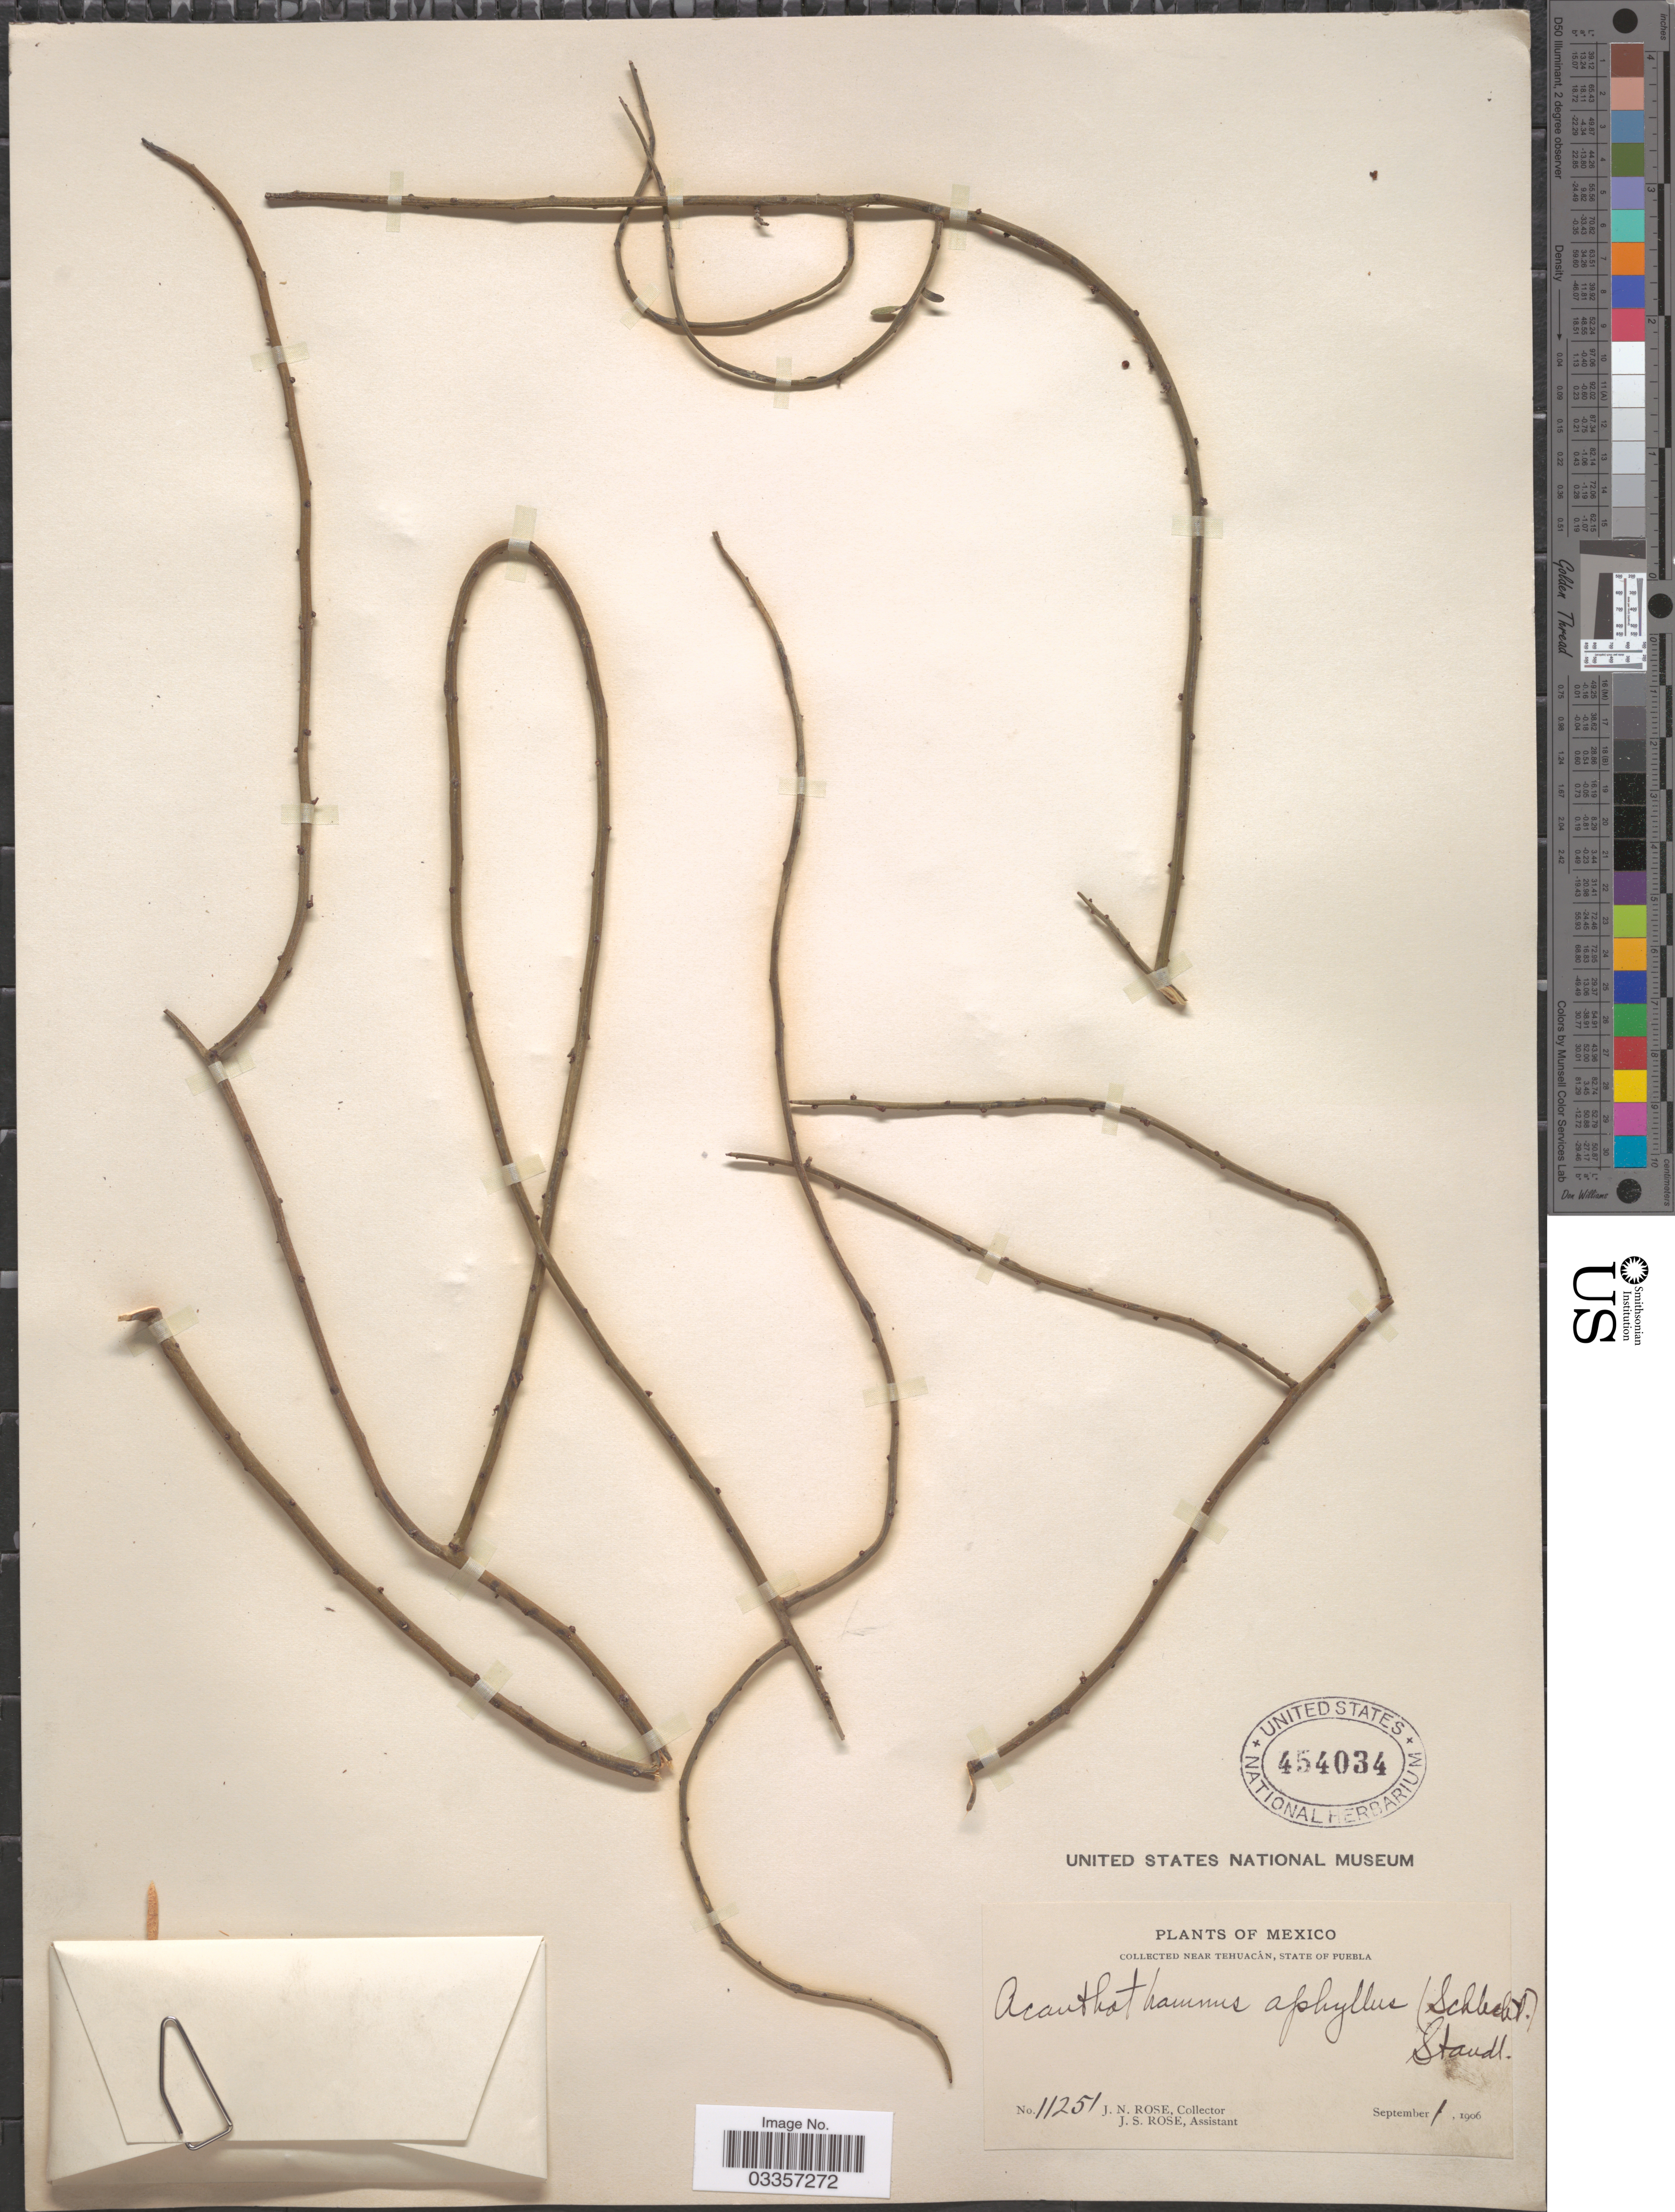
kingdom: Plantae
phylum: Tracheophyta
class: Magnoliopsida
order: Celastrales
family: Celastraceae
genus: Acanthothamnus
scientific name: Acanthothamnus aphyllus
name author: (Schltdl.) Standl.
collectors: J. N. Rose & J. S. Rose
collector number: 11251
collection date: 1906-09-01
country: Mexico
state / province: Puebla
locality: Near Tehuacán.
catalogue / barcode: US 454034